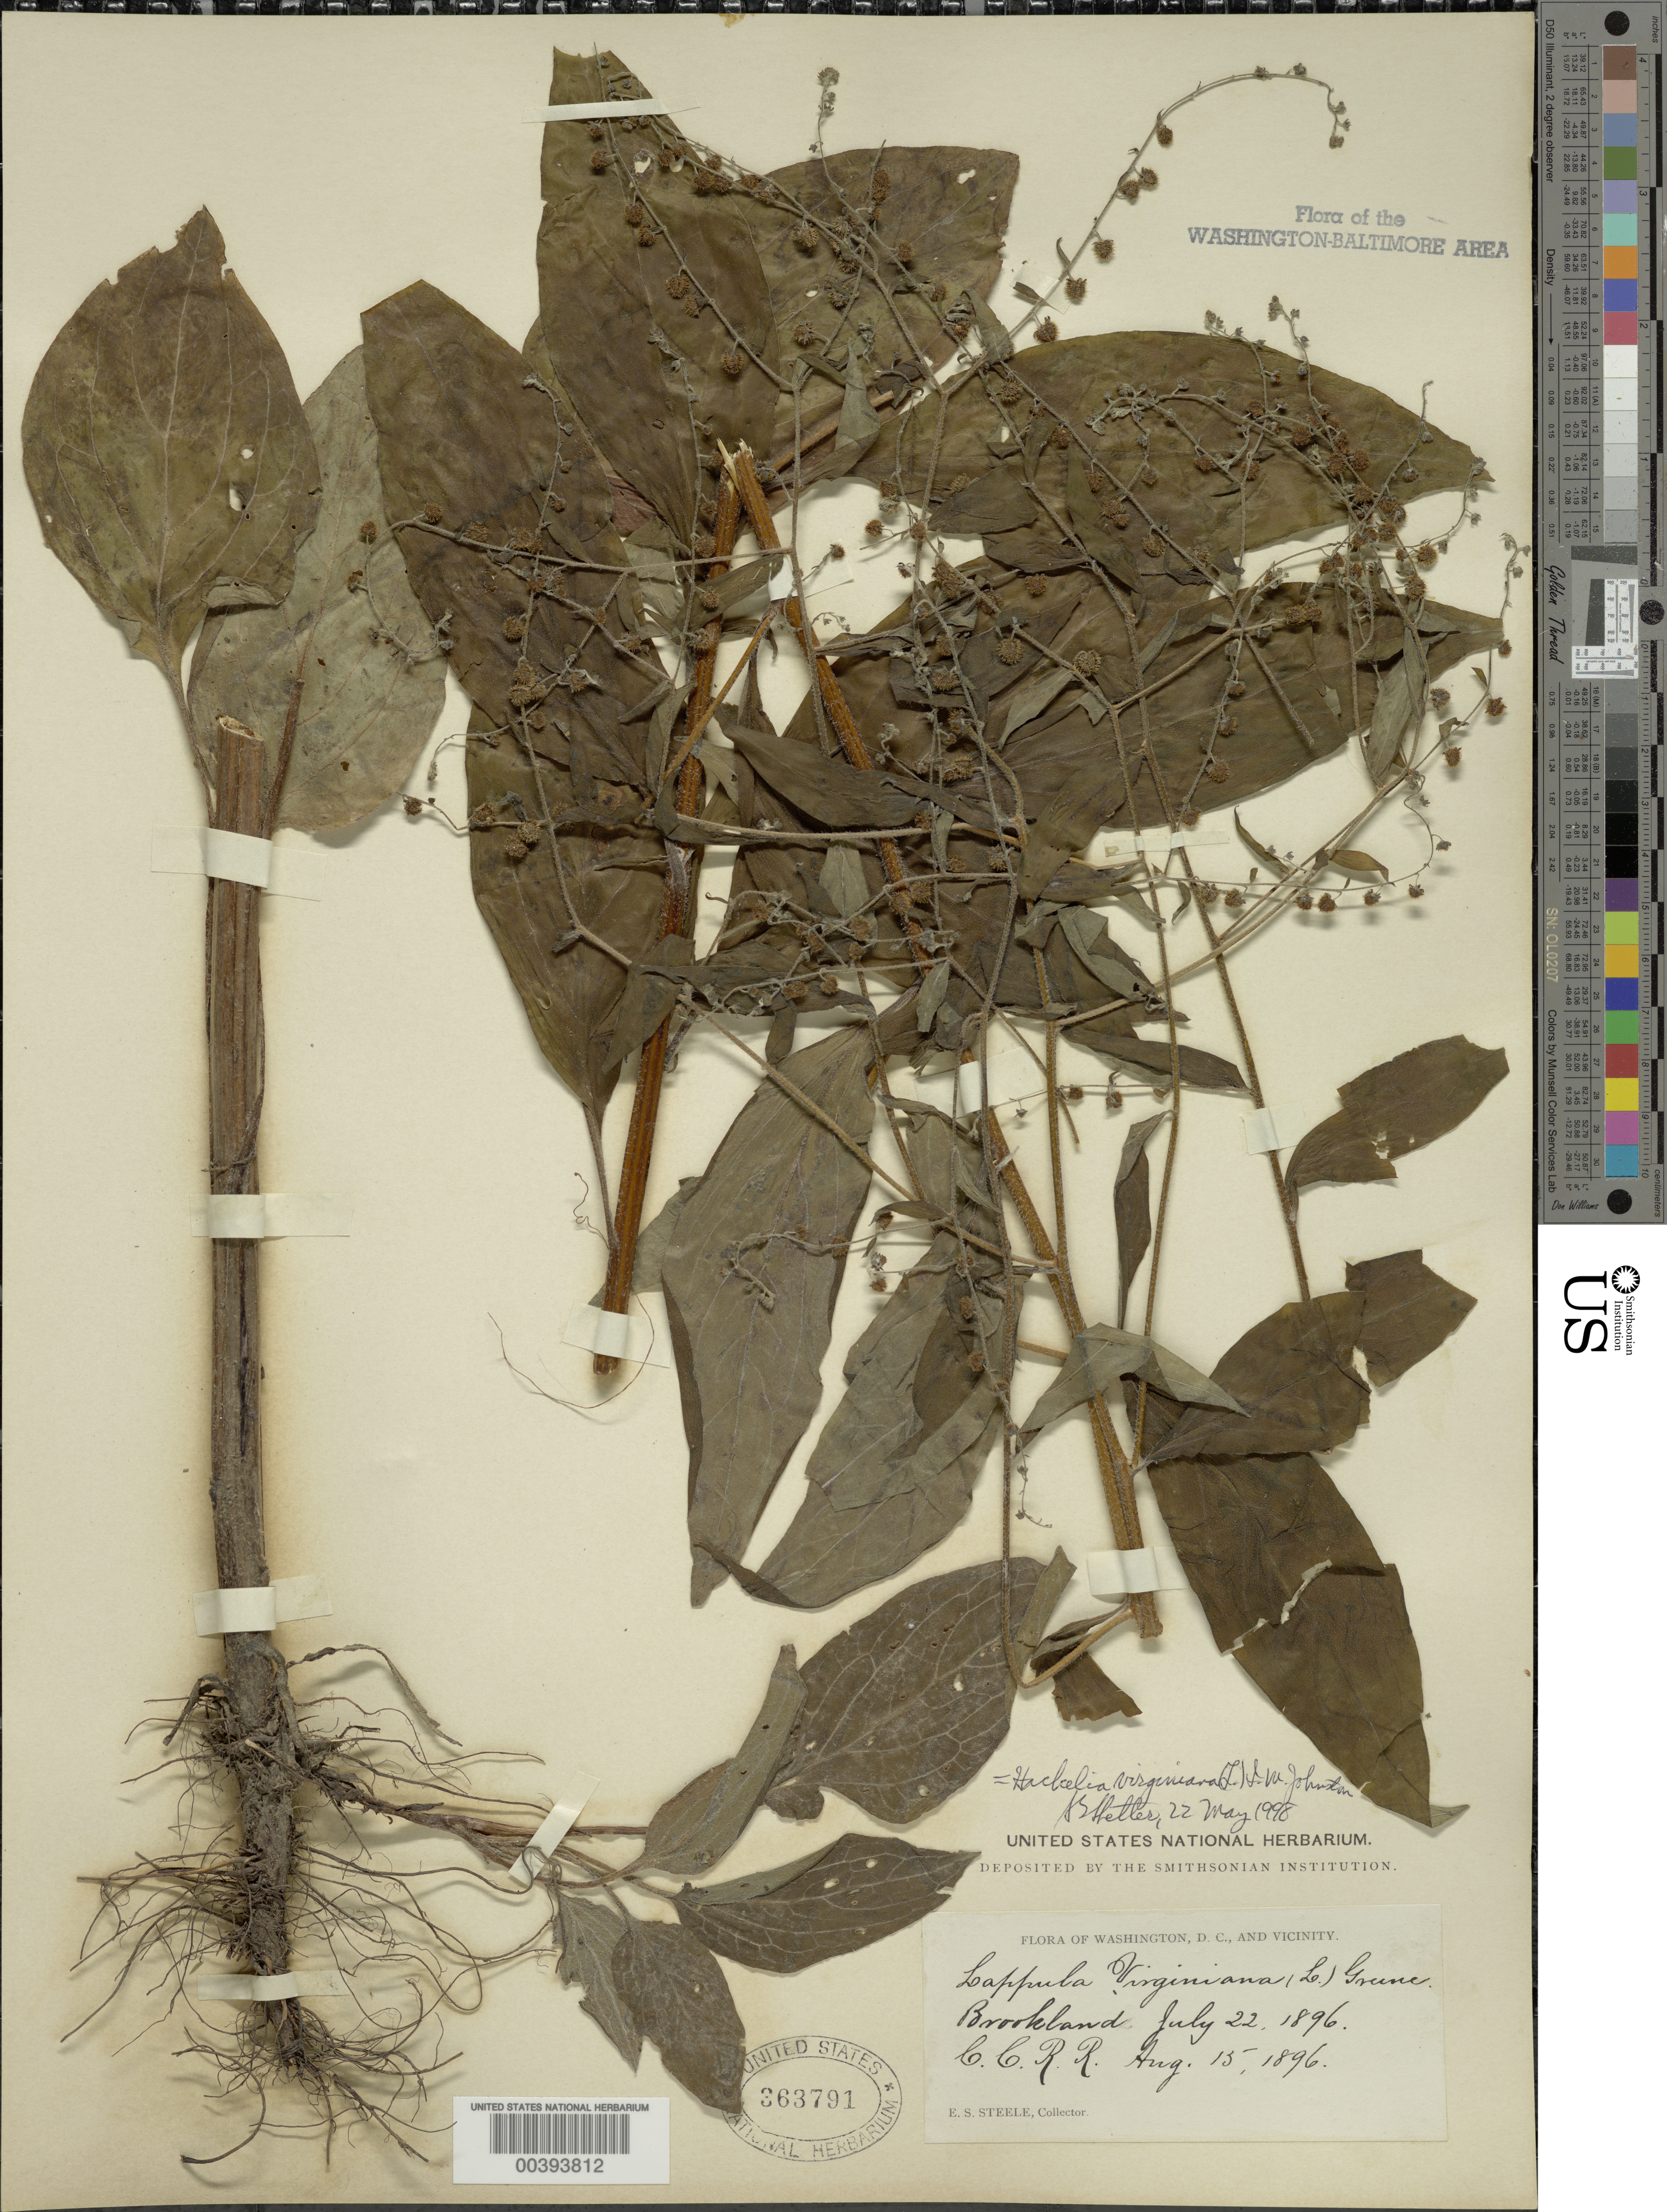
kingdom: Plantae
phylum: Tracheophyta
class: Magnoliopsida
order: Boraginales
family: Boraginaceae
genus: Hackelia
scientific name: Hackelia virginiana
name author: (L.) I.M. Johnst.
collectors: E. Steele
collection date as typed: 22 Jul 1896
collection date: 1896-07-22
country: United States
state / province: District of Columbia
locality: Brookland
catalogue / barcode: US 363791